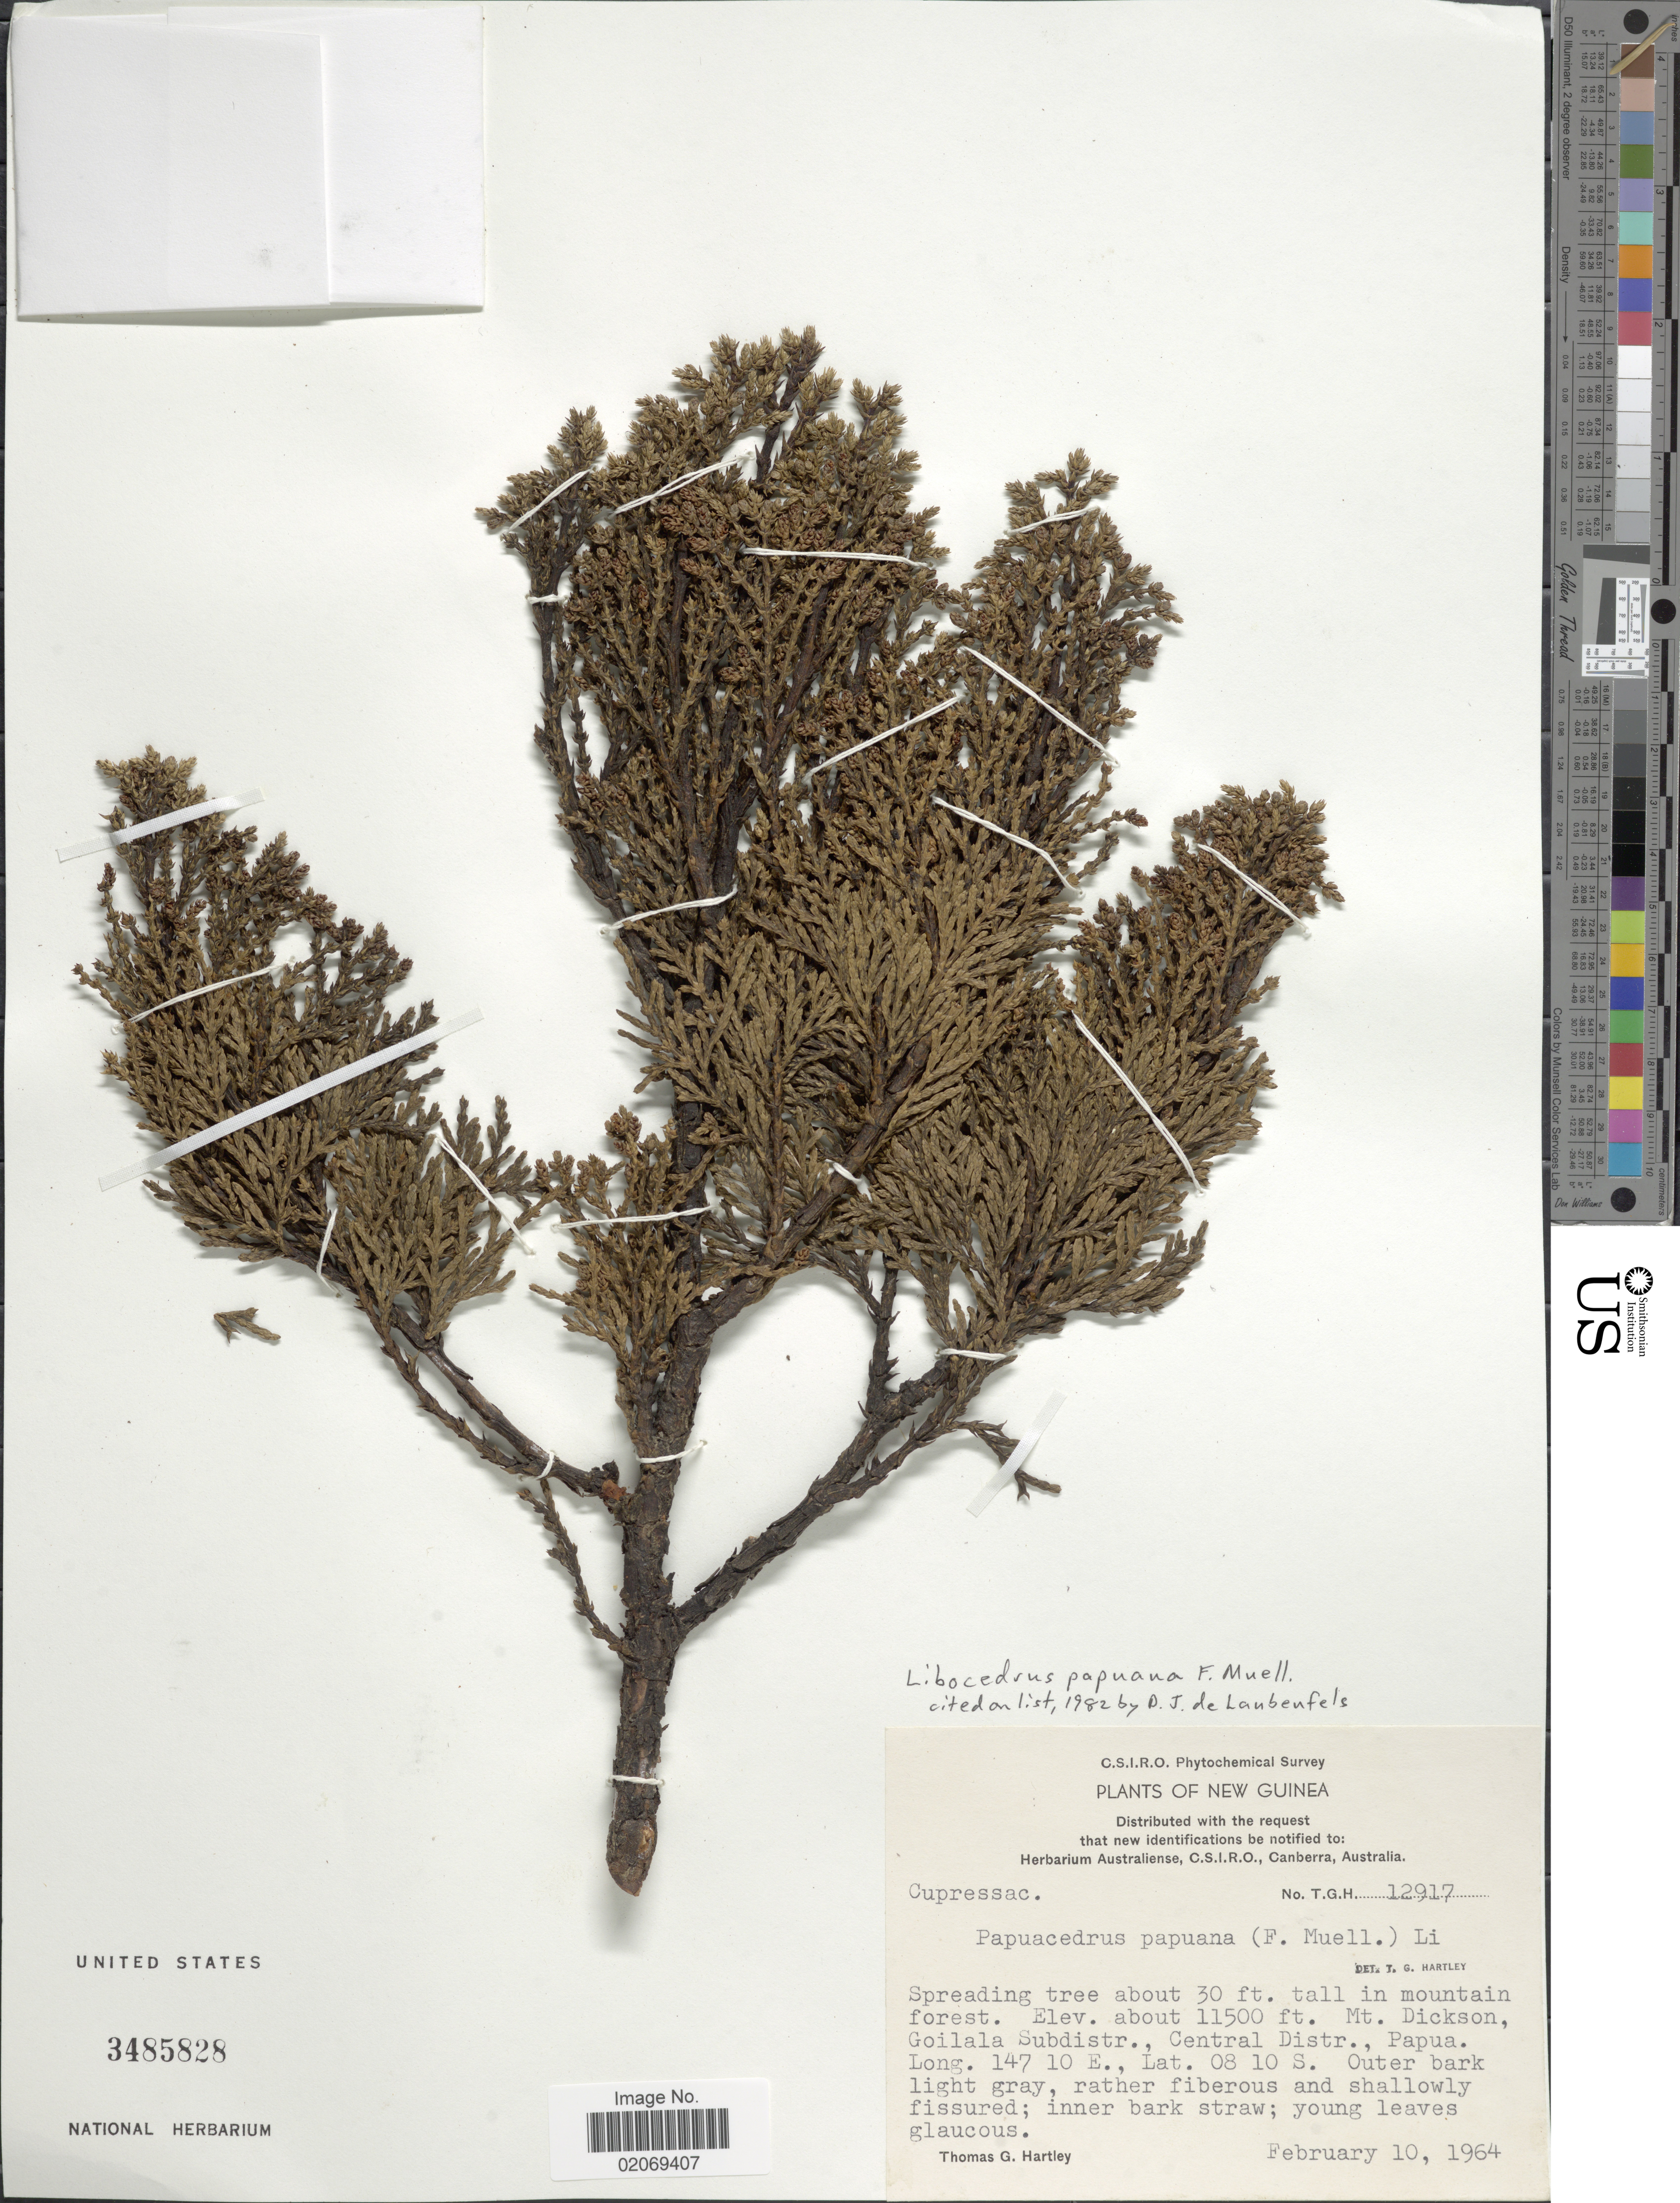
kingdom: Plantae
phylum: Tracheophyta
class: Pinopsida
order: Pinales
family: Cupressaceae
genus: Libocedrus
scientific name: Libocedrus papuana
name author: F. Muell.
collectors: T. G. Hartley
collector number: T.G.H. 12917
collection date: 1964-02-10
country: Papua New Guinea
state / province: Central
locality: New Guinea, Mt Dickson, Goilala Subdistr., Central Distr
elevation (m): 3505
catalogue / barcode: US 3485828